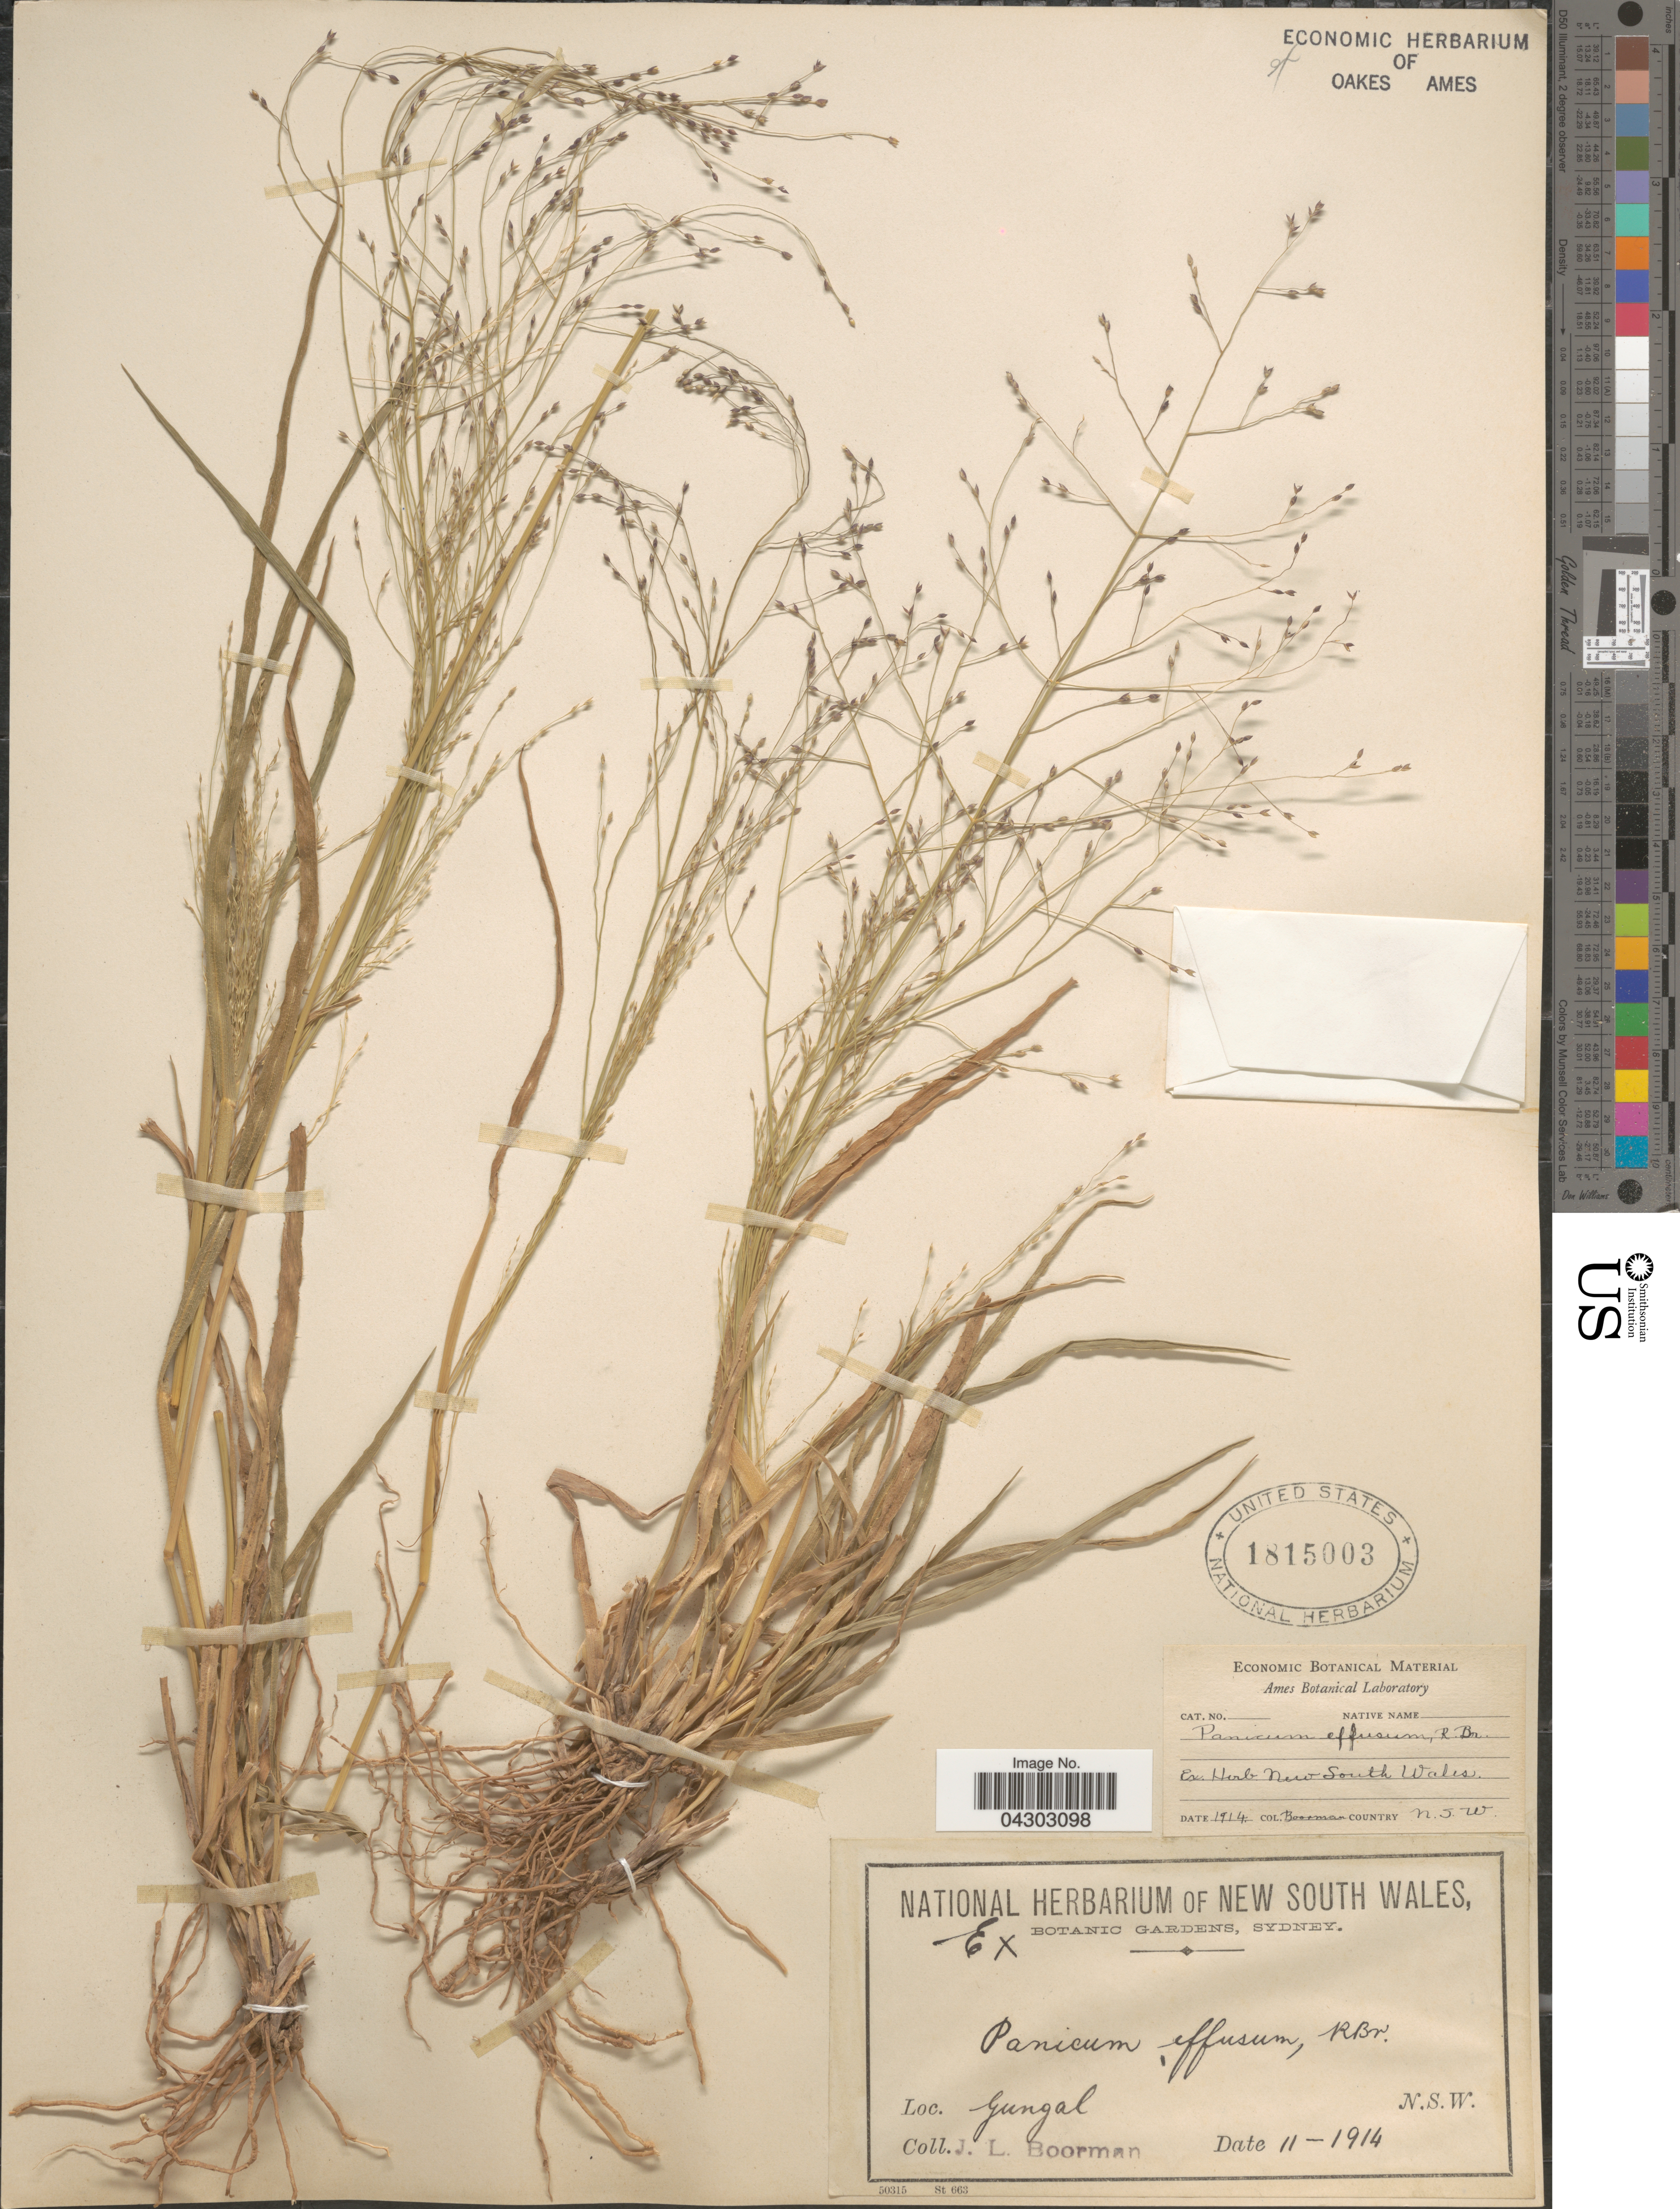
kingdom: Plantae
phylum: Tracheophyta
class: Liliopsida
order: Poales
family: Poaceae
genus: Panicum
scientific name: Panicum effusum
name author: R. Br.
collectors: J. Boorman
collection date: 1914-11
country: Australia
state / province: New South Wales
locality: Gungal.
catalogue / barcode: US 1815003